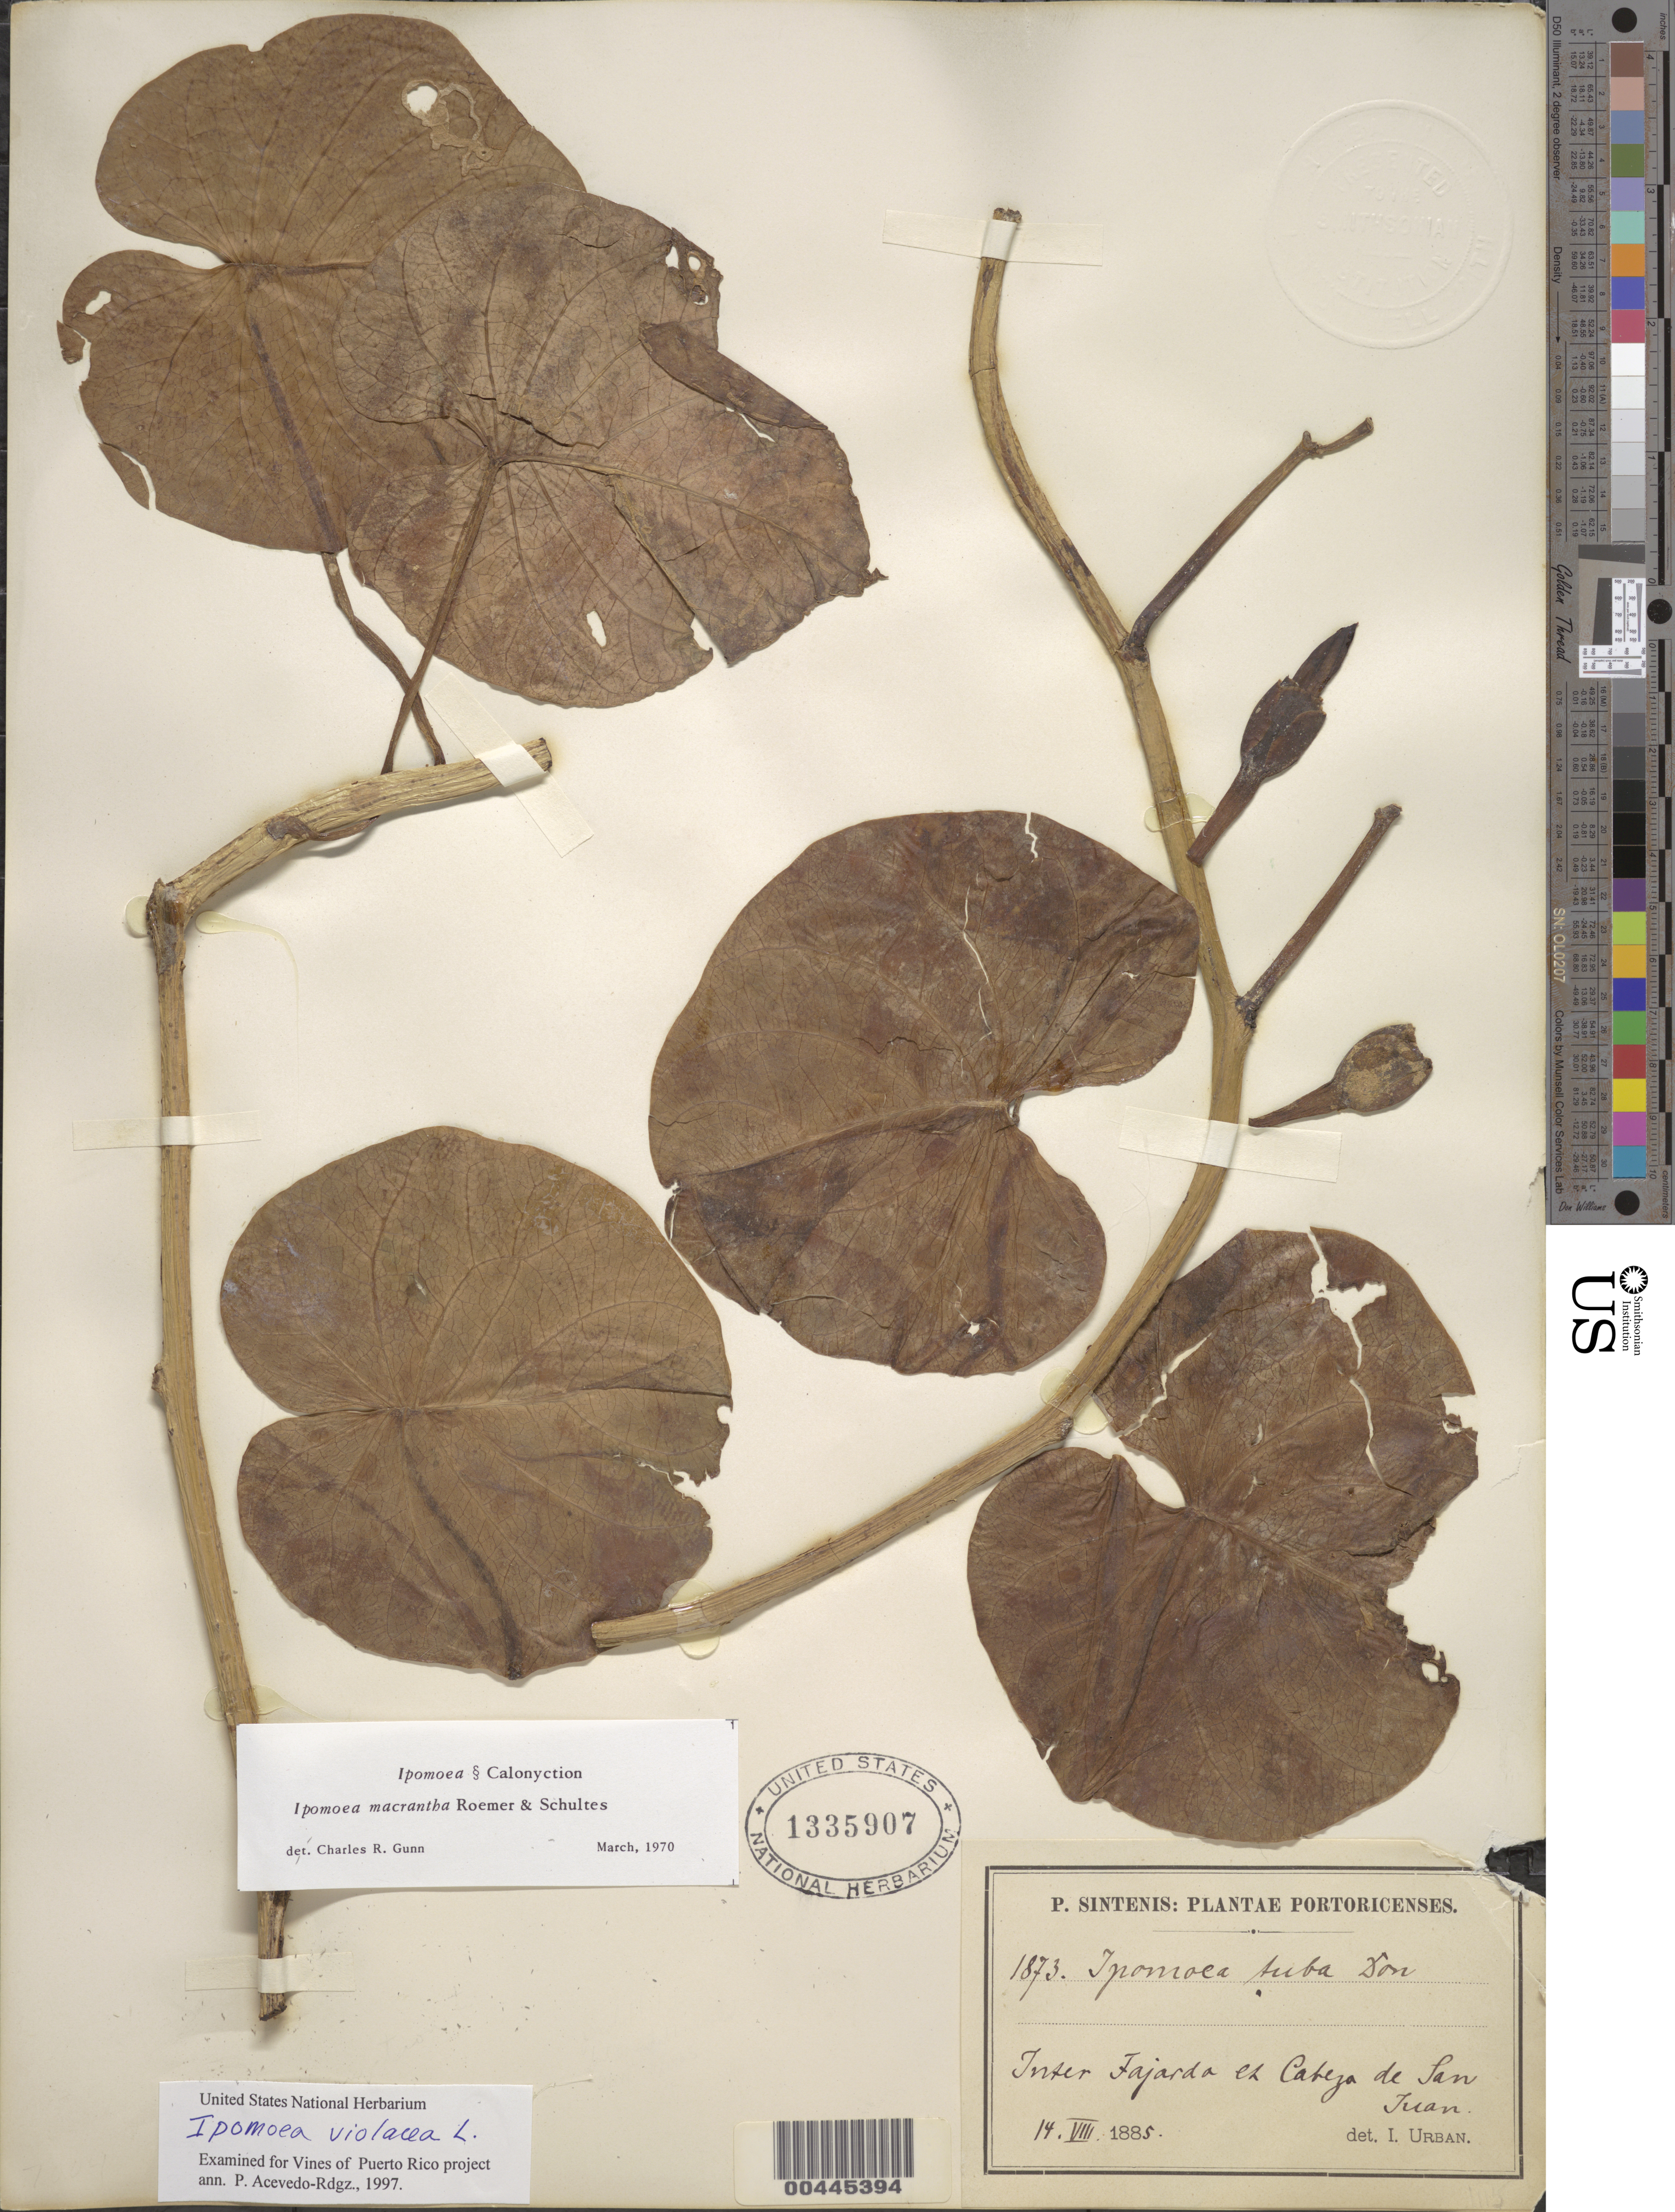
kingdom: Plantae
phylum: Tracheophyta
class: Magnoliopsida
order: Solanales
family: Convolvulaceae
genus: Ipomoea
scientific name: Ipomoea violacea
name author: L.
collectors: P. Sintenis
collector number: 1873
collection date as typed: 14 Aug 1885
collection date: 1885-08-14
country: Puerto Rico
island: Greater Antilles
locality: Inter Fajardo et Cabeza de San Juan.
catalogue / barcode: US 1335607